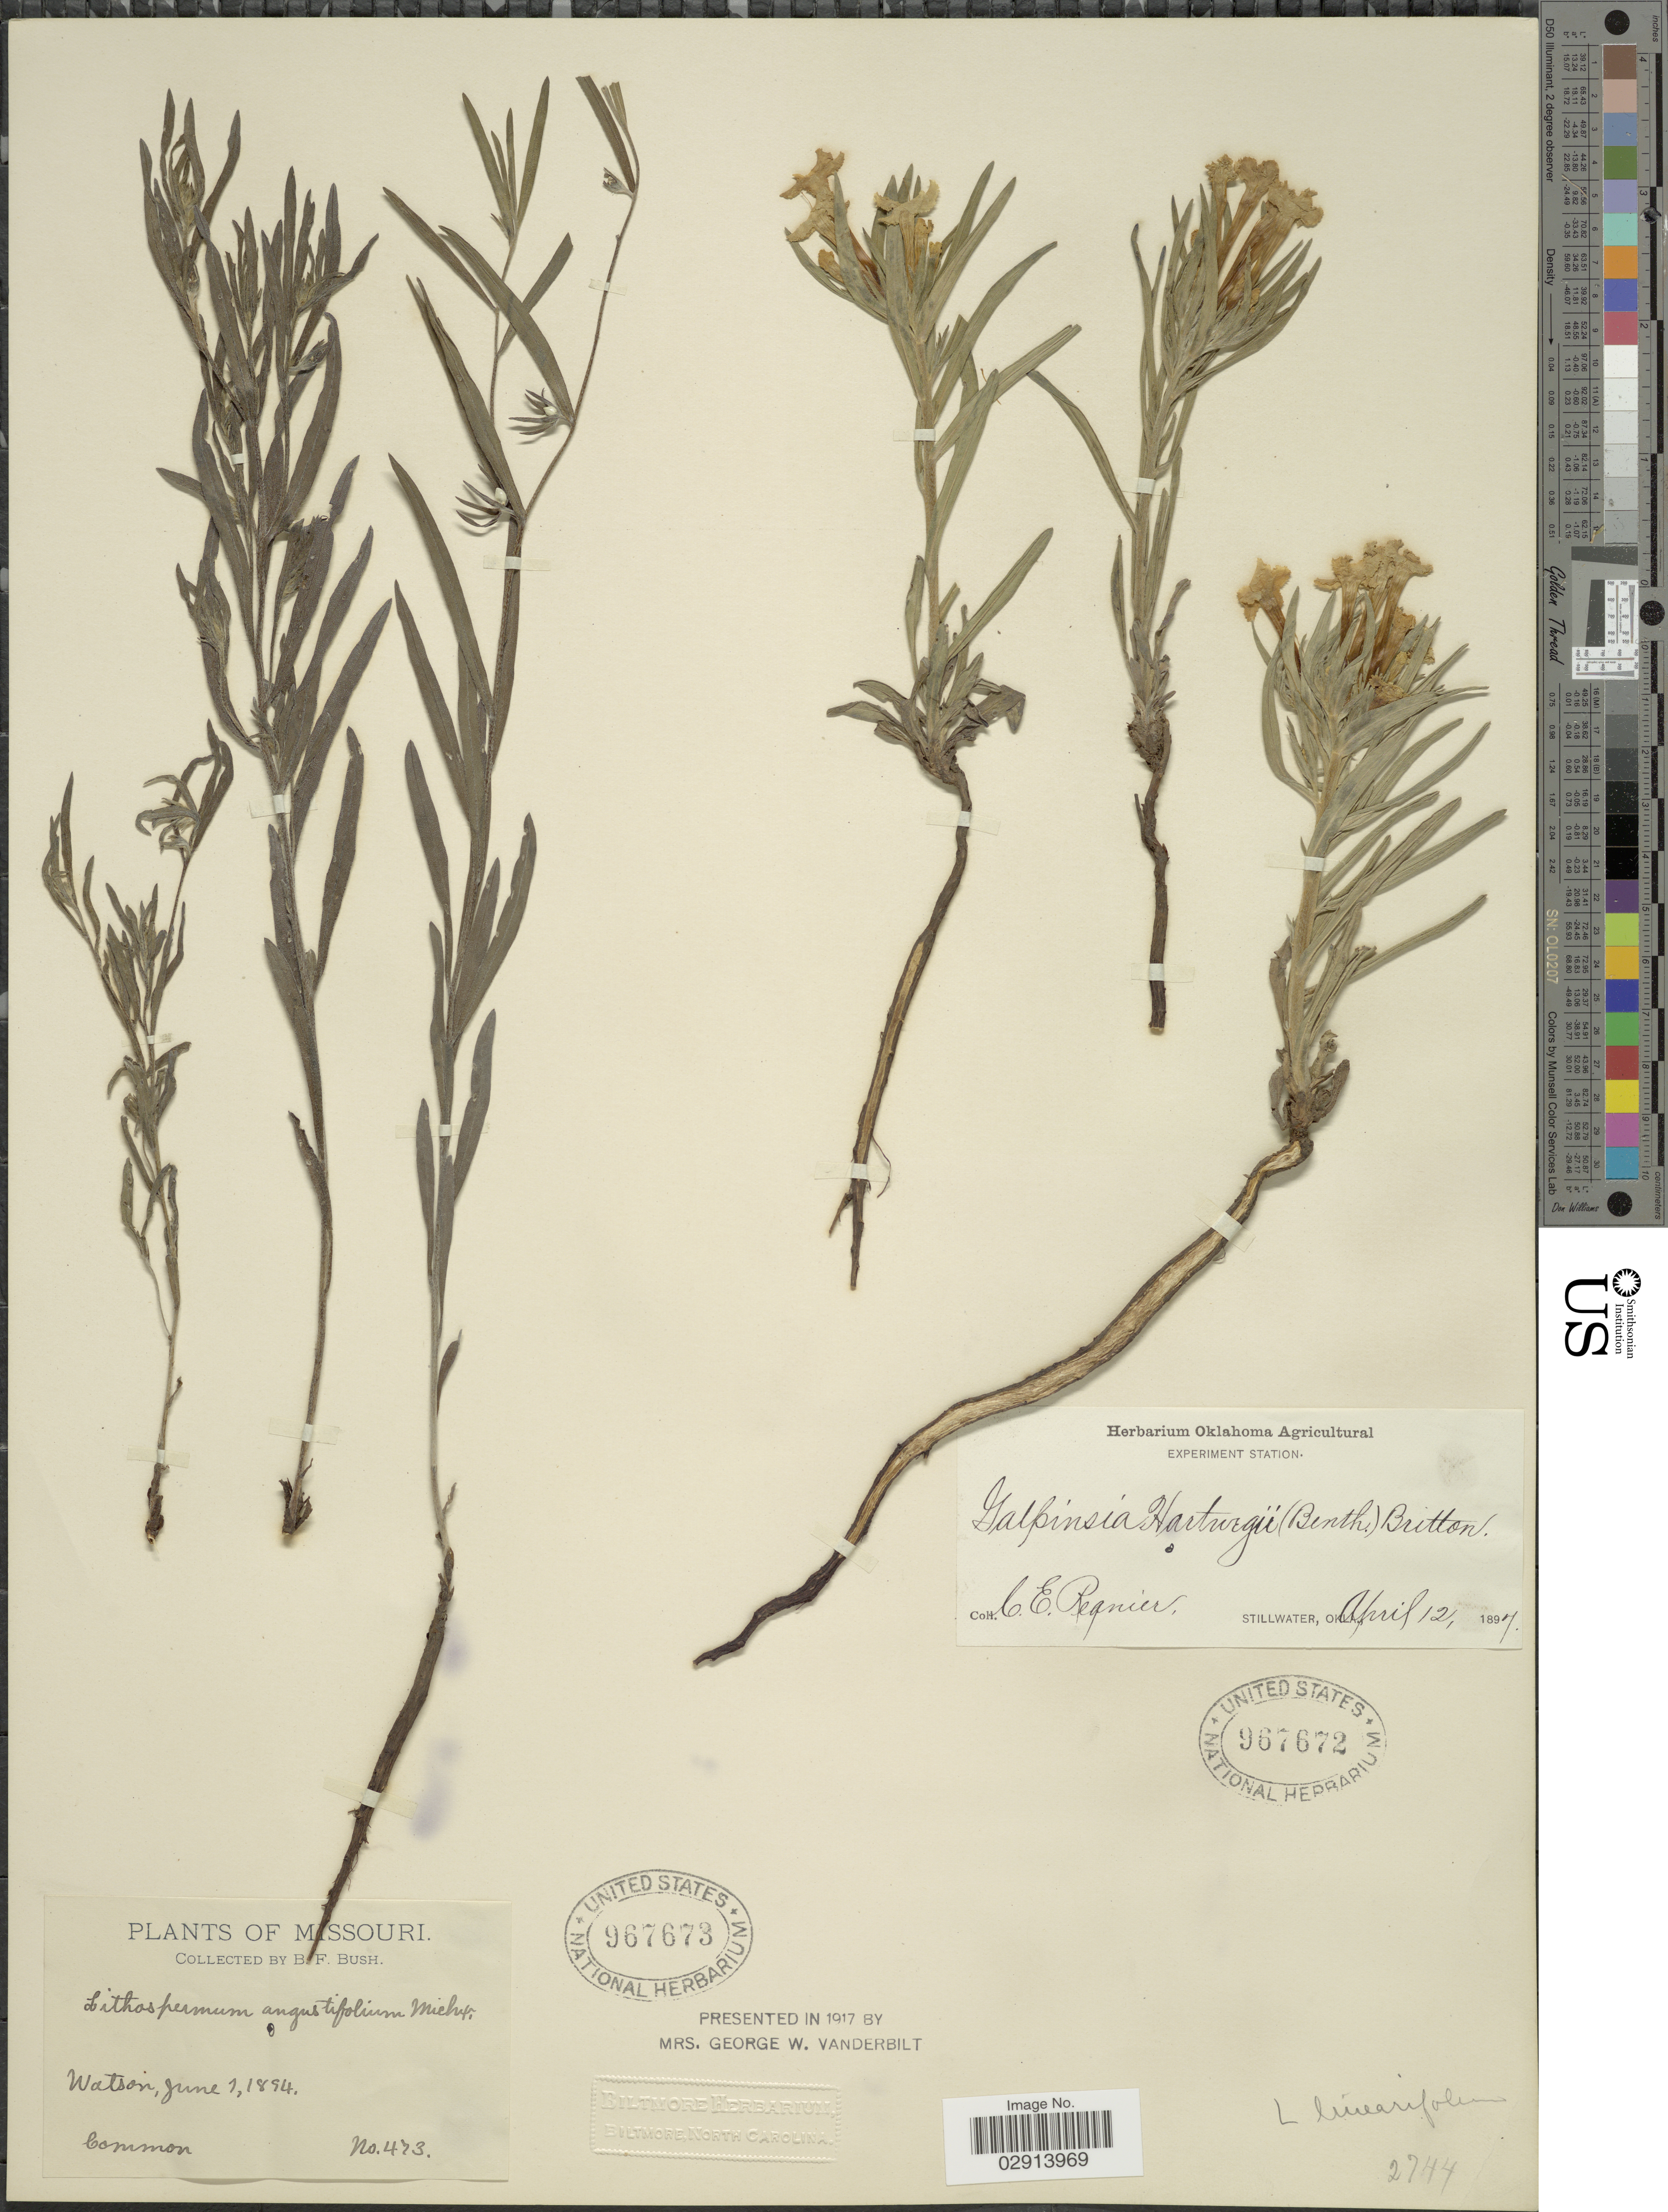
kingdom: Plantae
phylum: Tracheophyta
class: Magnoliopsida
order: Boraginales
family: Boraginaceae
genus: Lithospermum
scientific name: Lithospermum incisum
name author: Lehm.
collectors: C. Regnier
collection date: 1897-04-21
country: United States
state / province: Oklahoma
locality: Stillwater.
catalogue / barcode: US 967672